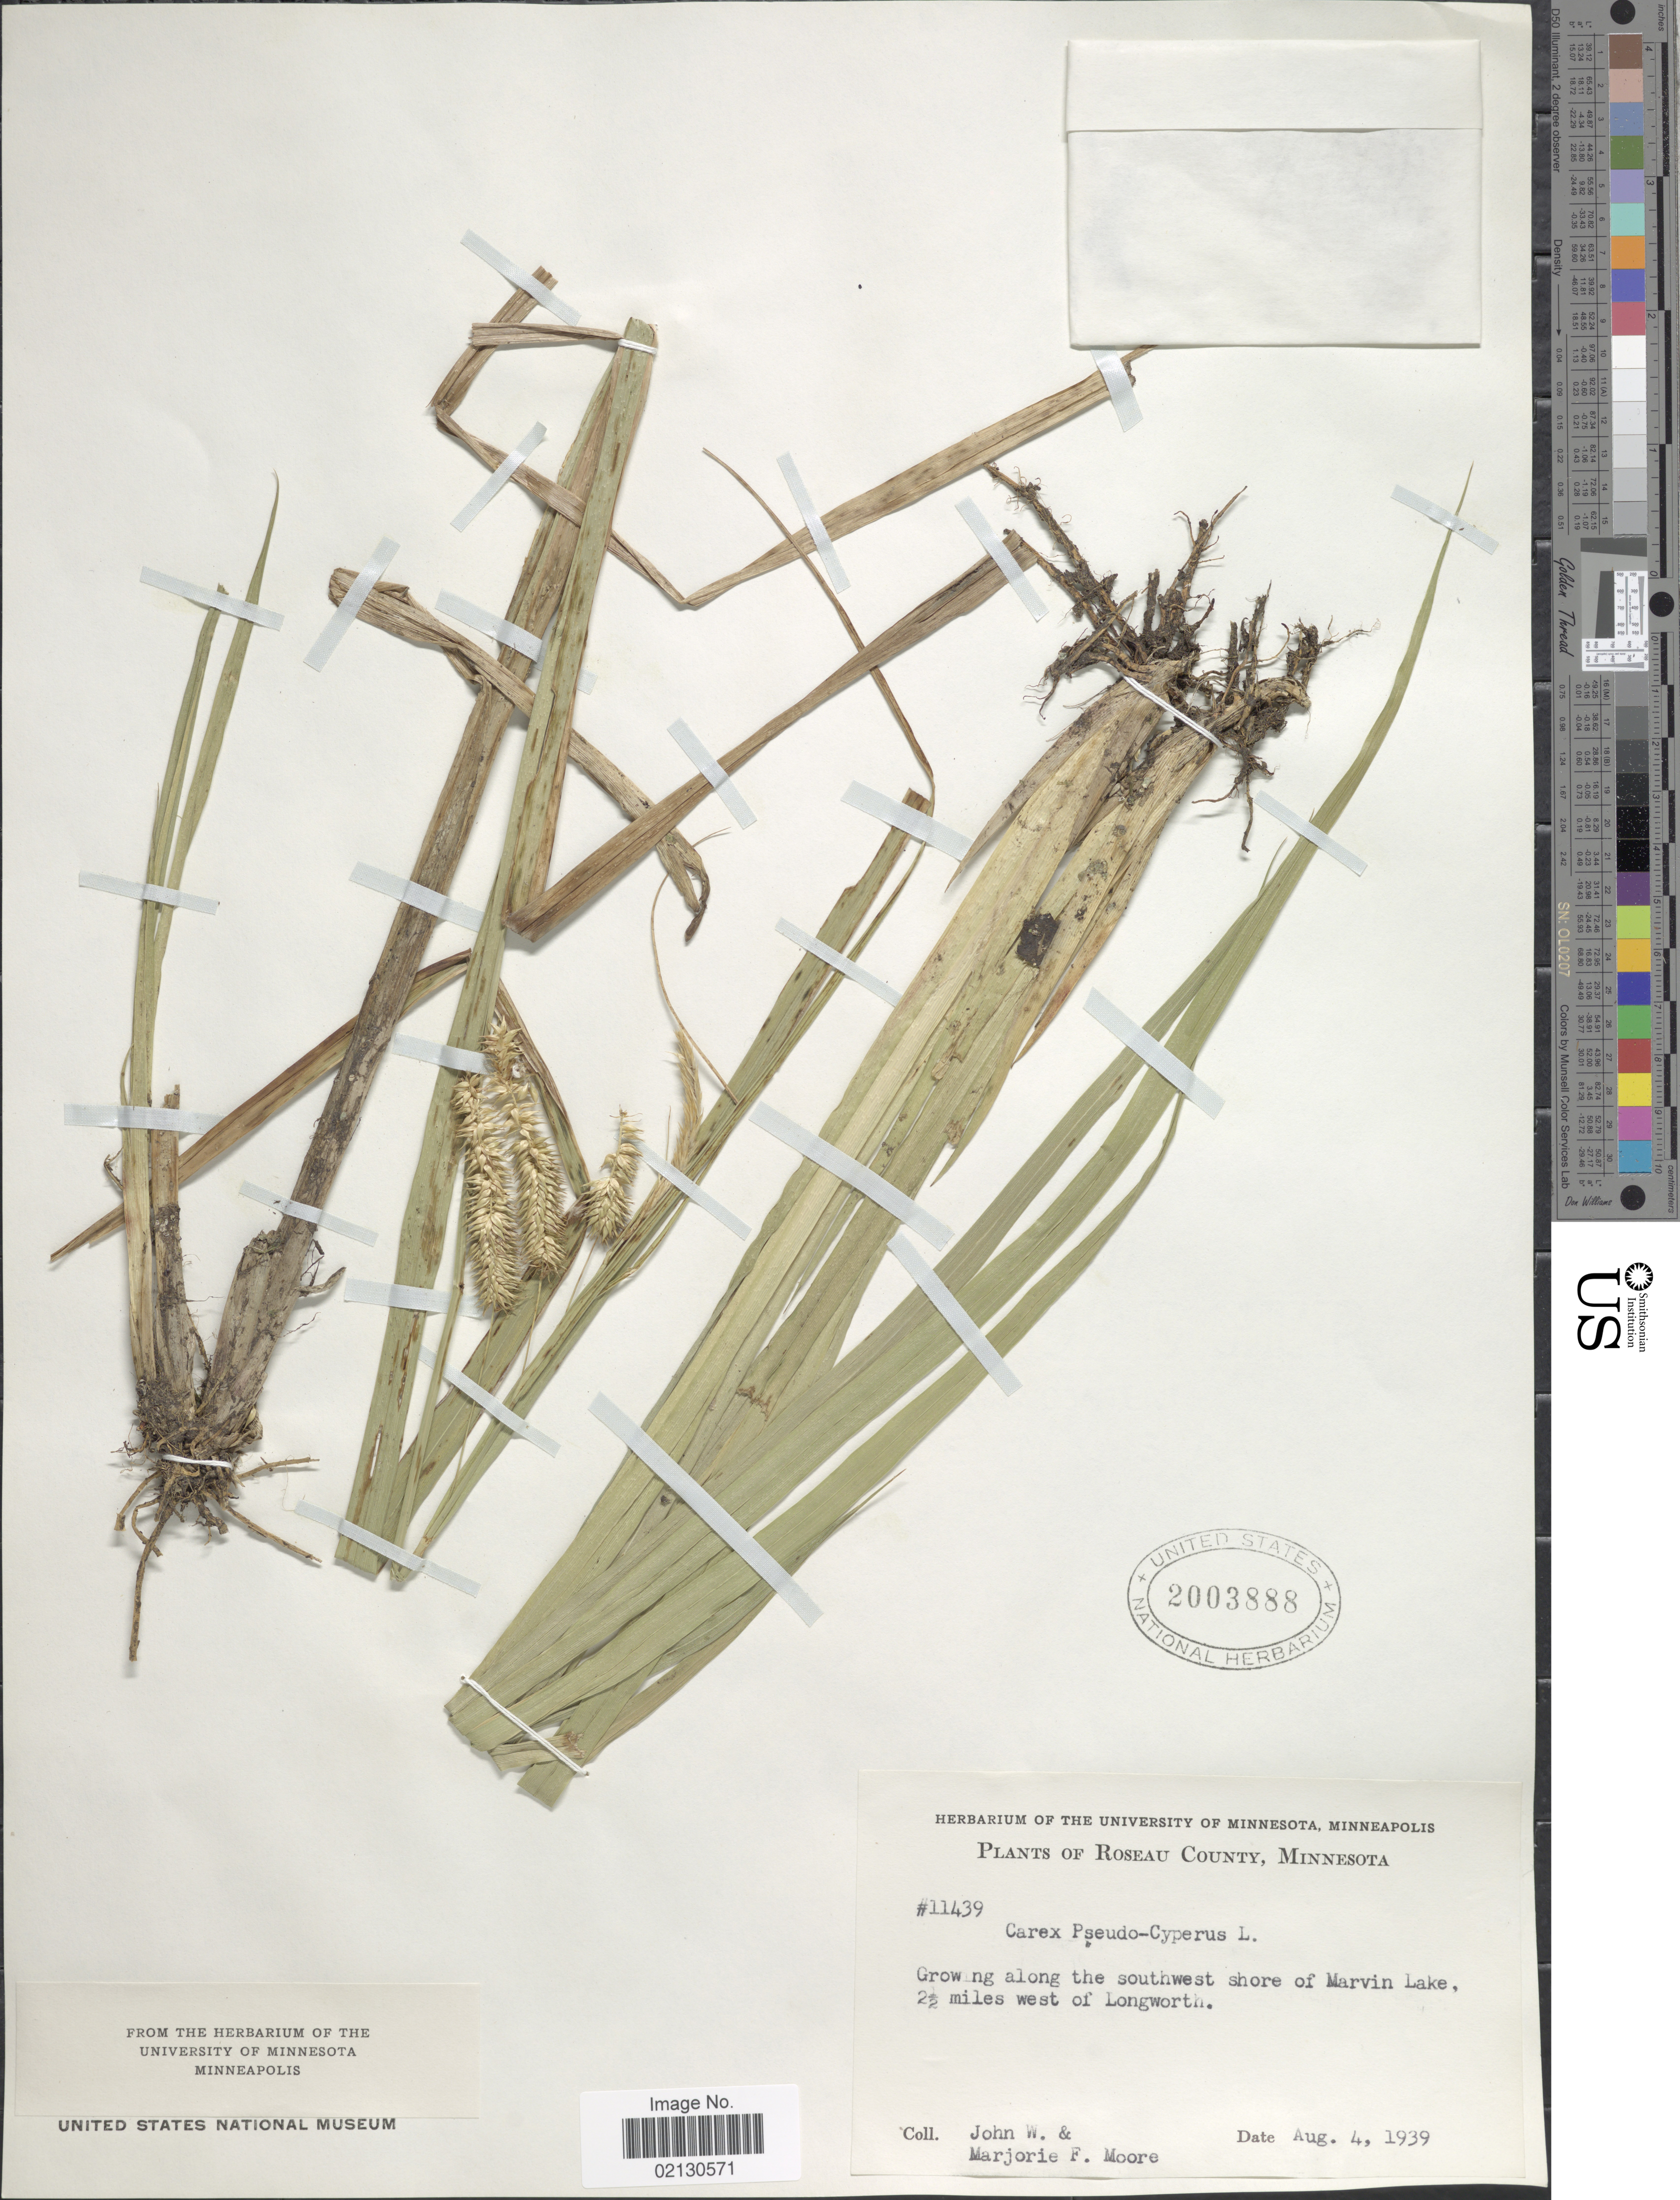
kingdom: Plantae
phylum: Tracheophyta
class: Liliopsida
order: Poales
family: Cyperaceae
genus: Carex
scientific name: Carex pseudocyperus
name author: L.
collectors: J. Moore & M. F. Moore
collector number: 11439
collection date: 1939-08-04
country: United States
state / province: Minnesota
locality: Roseau County. southwest shore of Marvin Lake, 2½ miles west of Longworth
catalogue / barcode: US 2003888